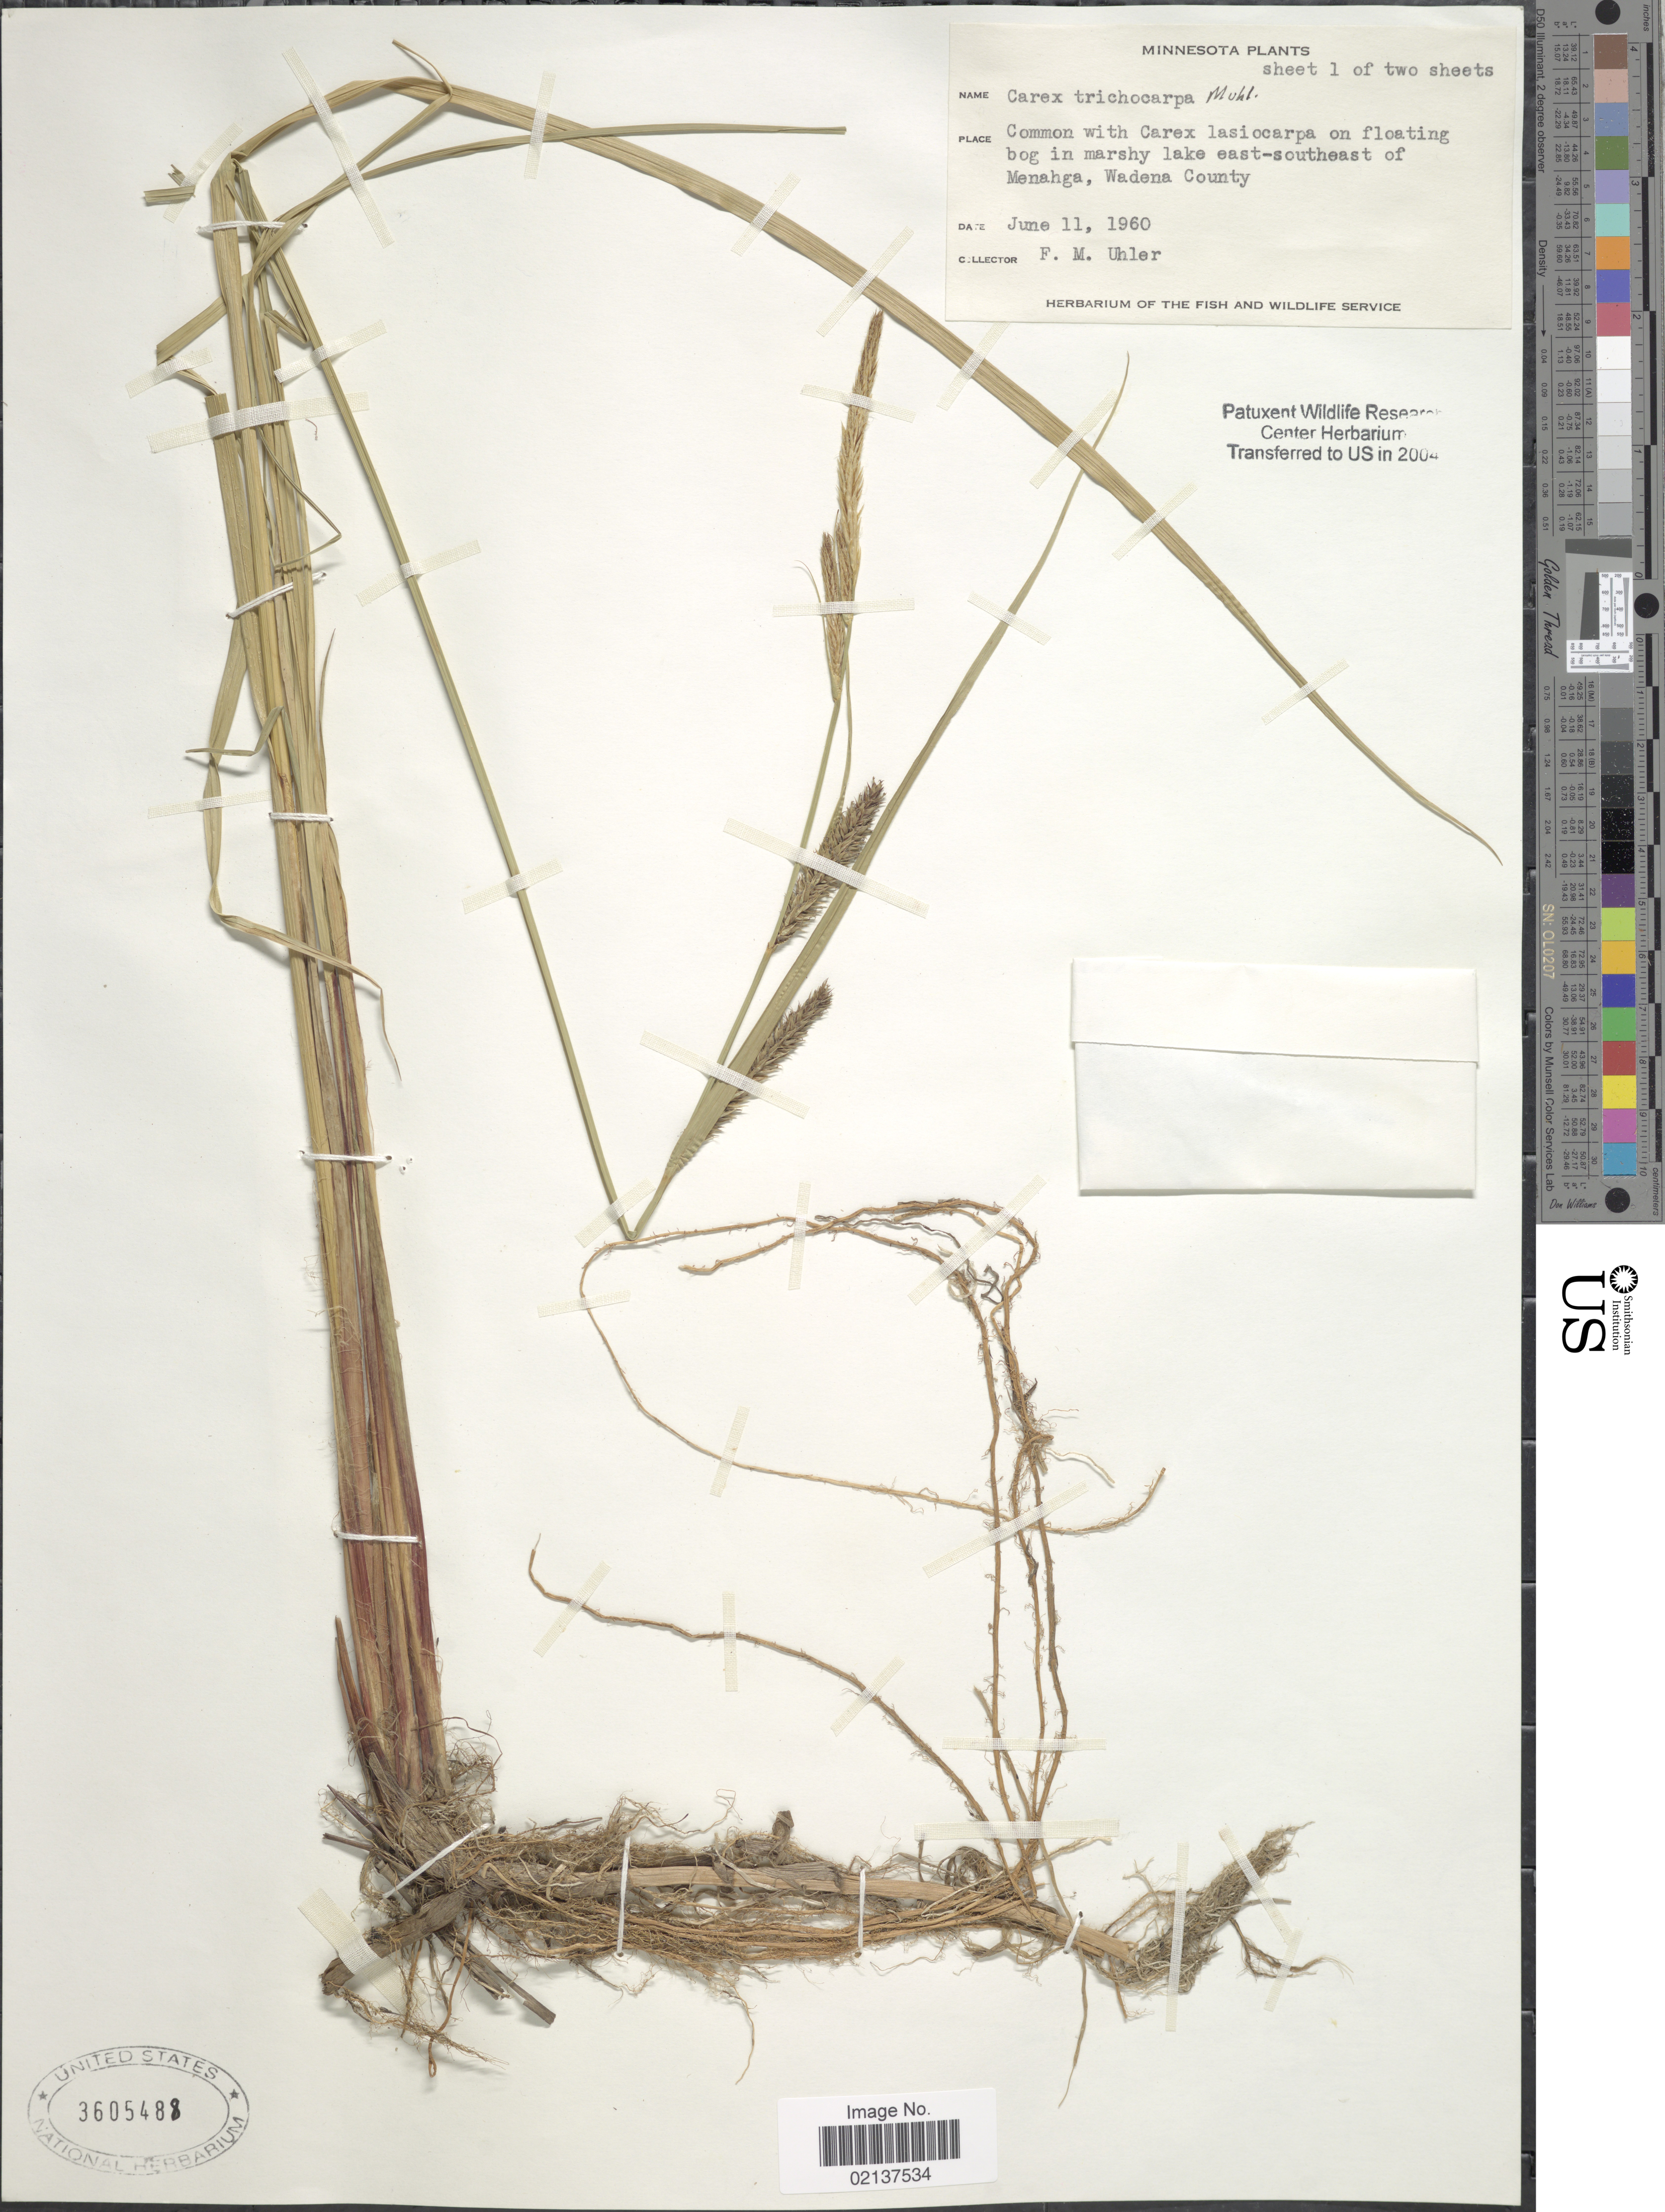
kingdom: Plantae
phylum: Tracheophyta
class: Liliopsida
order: Poales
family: Cyperaceae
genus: Carex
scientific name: Carex trichocarpa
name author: Muhl. ex Willd.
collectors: F. M. Uhler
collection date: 1960-06-11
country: United States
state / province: Minnesota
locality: East-southeast of Menahga, Wadena County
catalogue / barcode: US 3605488